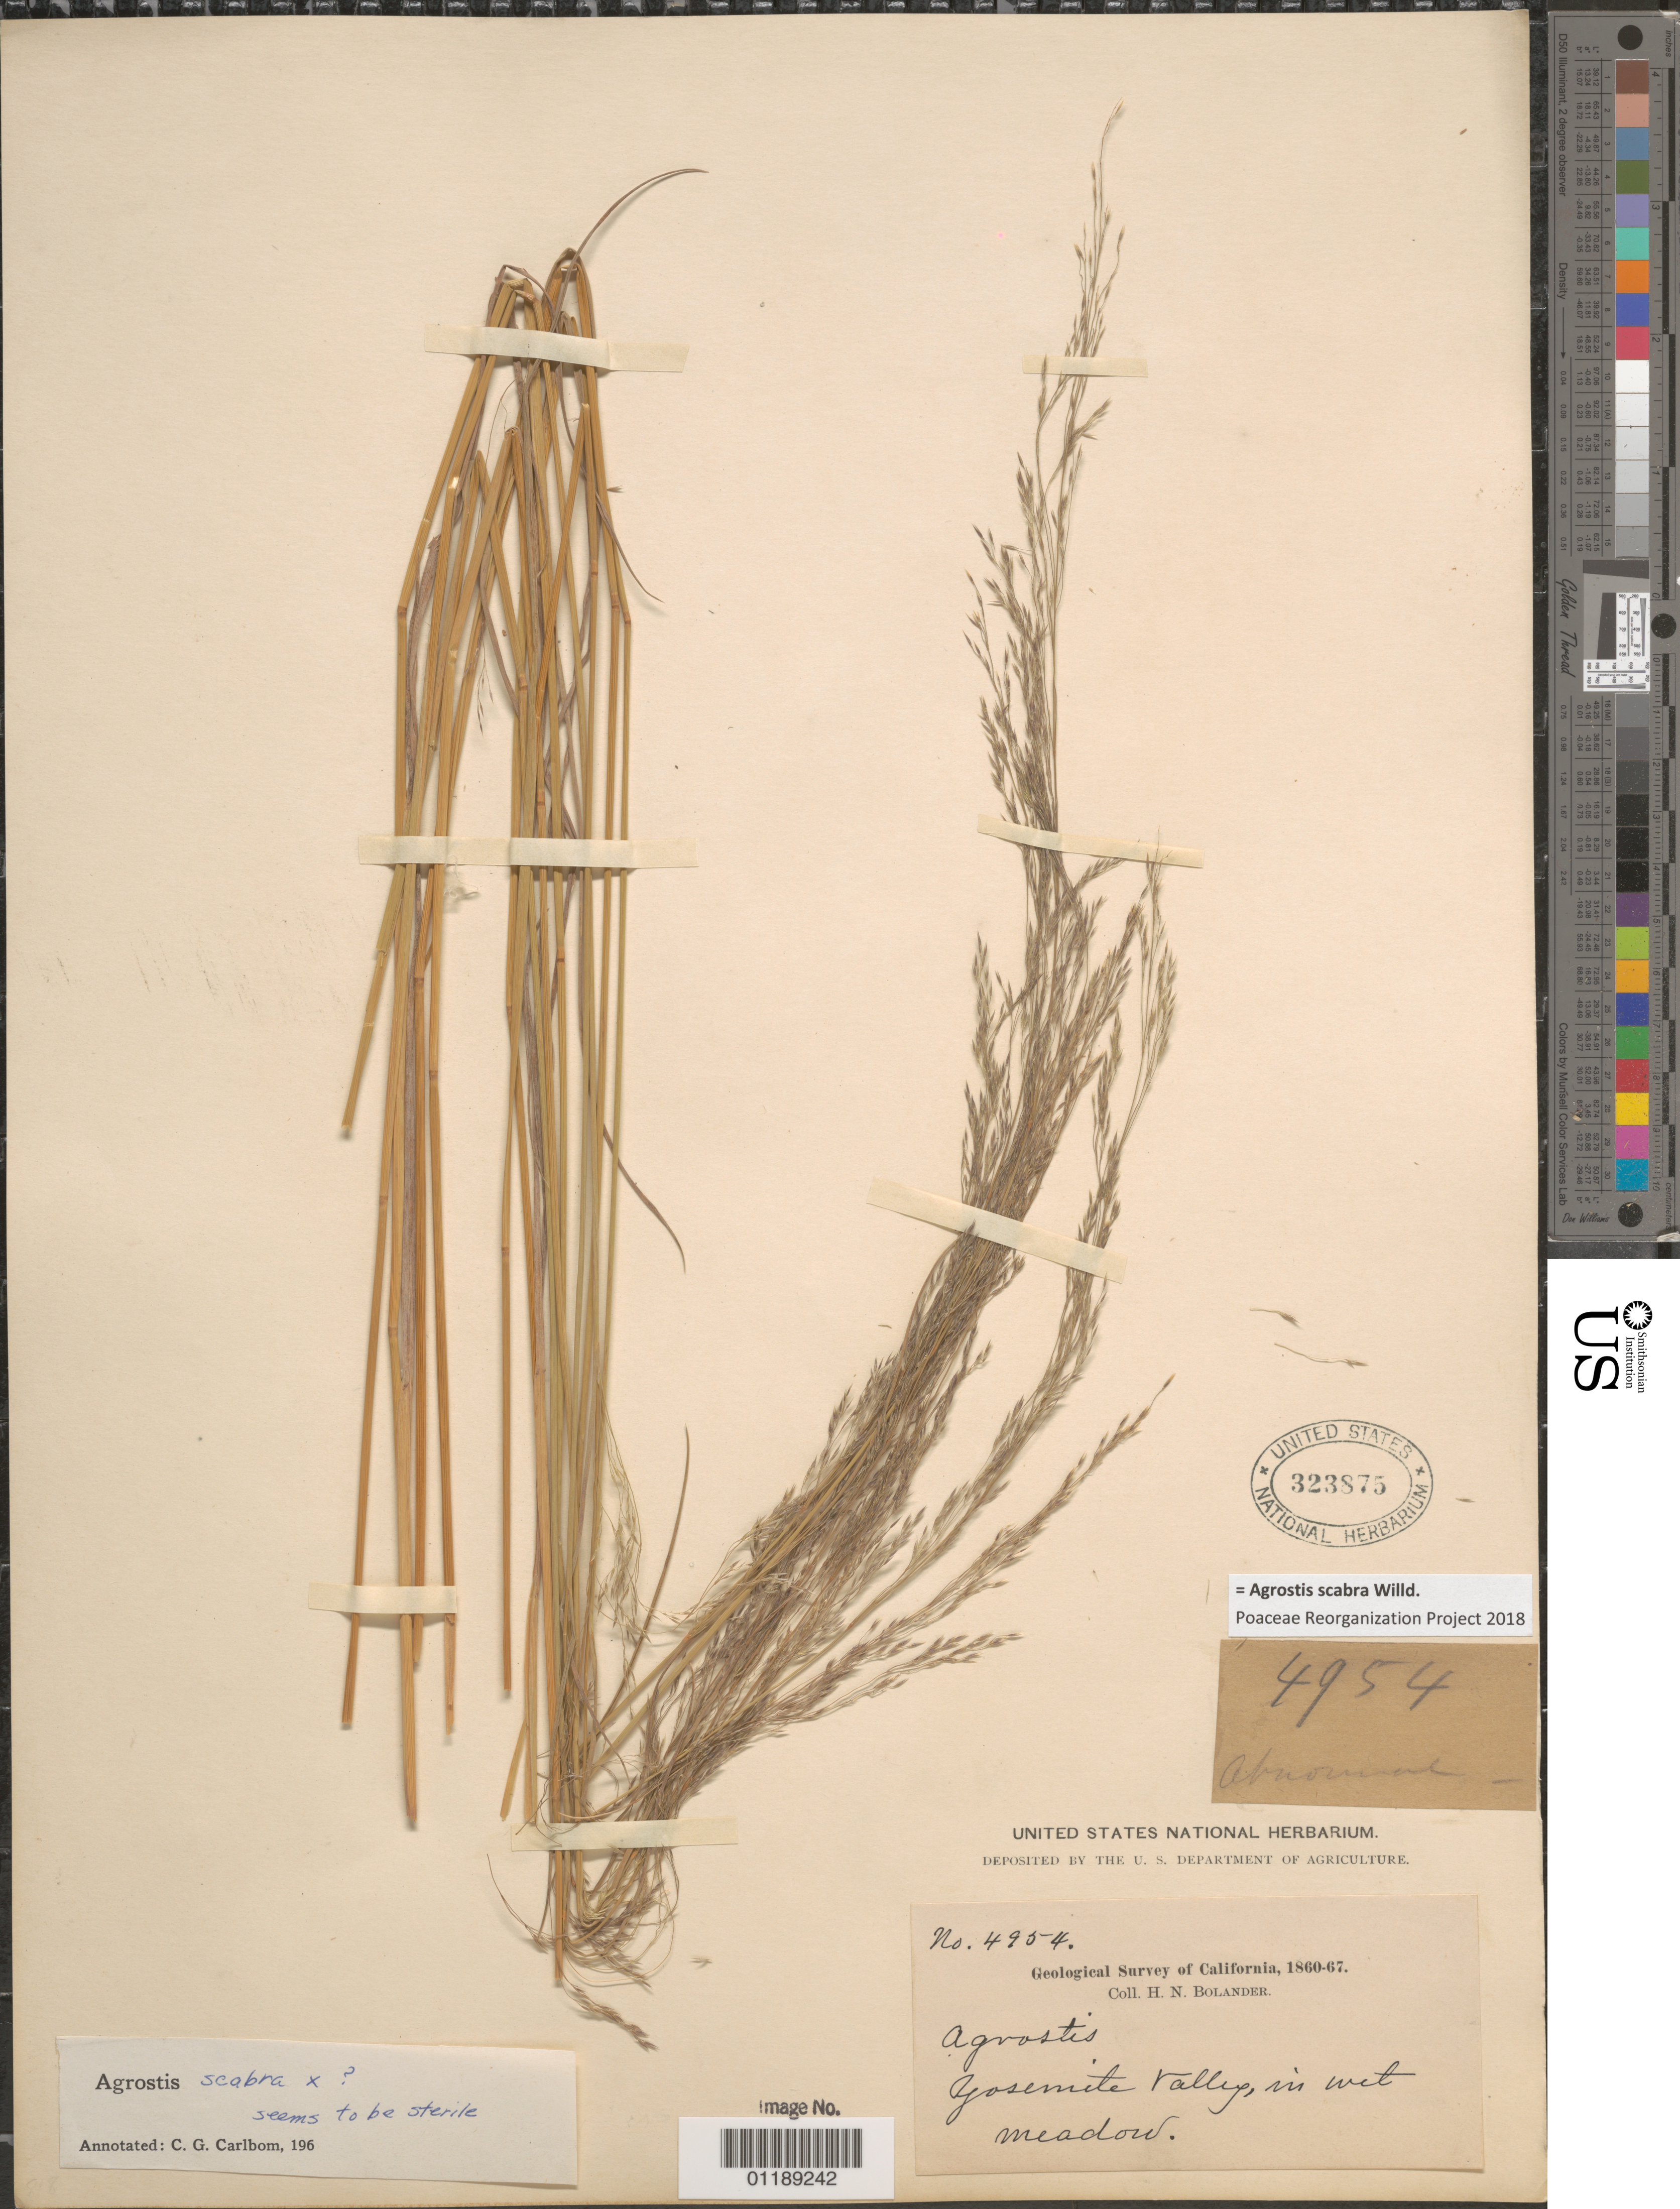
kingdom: Plantae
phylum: Tracheophyta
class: Liliopsida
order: Poales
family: Poaceae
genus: Agrostis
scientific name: Agrostis scabra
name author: Willd.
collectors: H. Bolander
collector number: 4954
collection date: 1860/1867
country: United States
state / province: California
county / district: Mariposa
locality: Yosemite Valley.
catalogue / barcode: US 323875